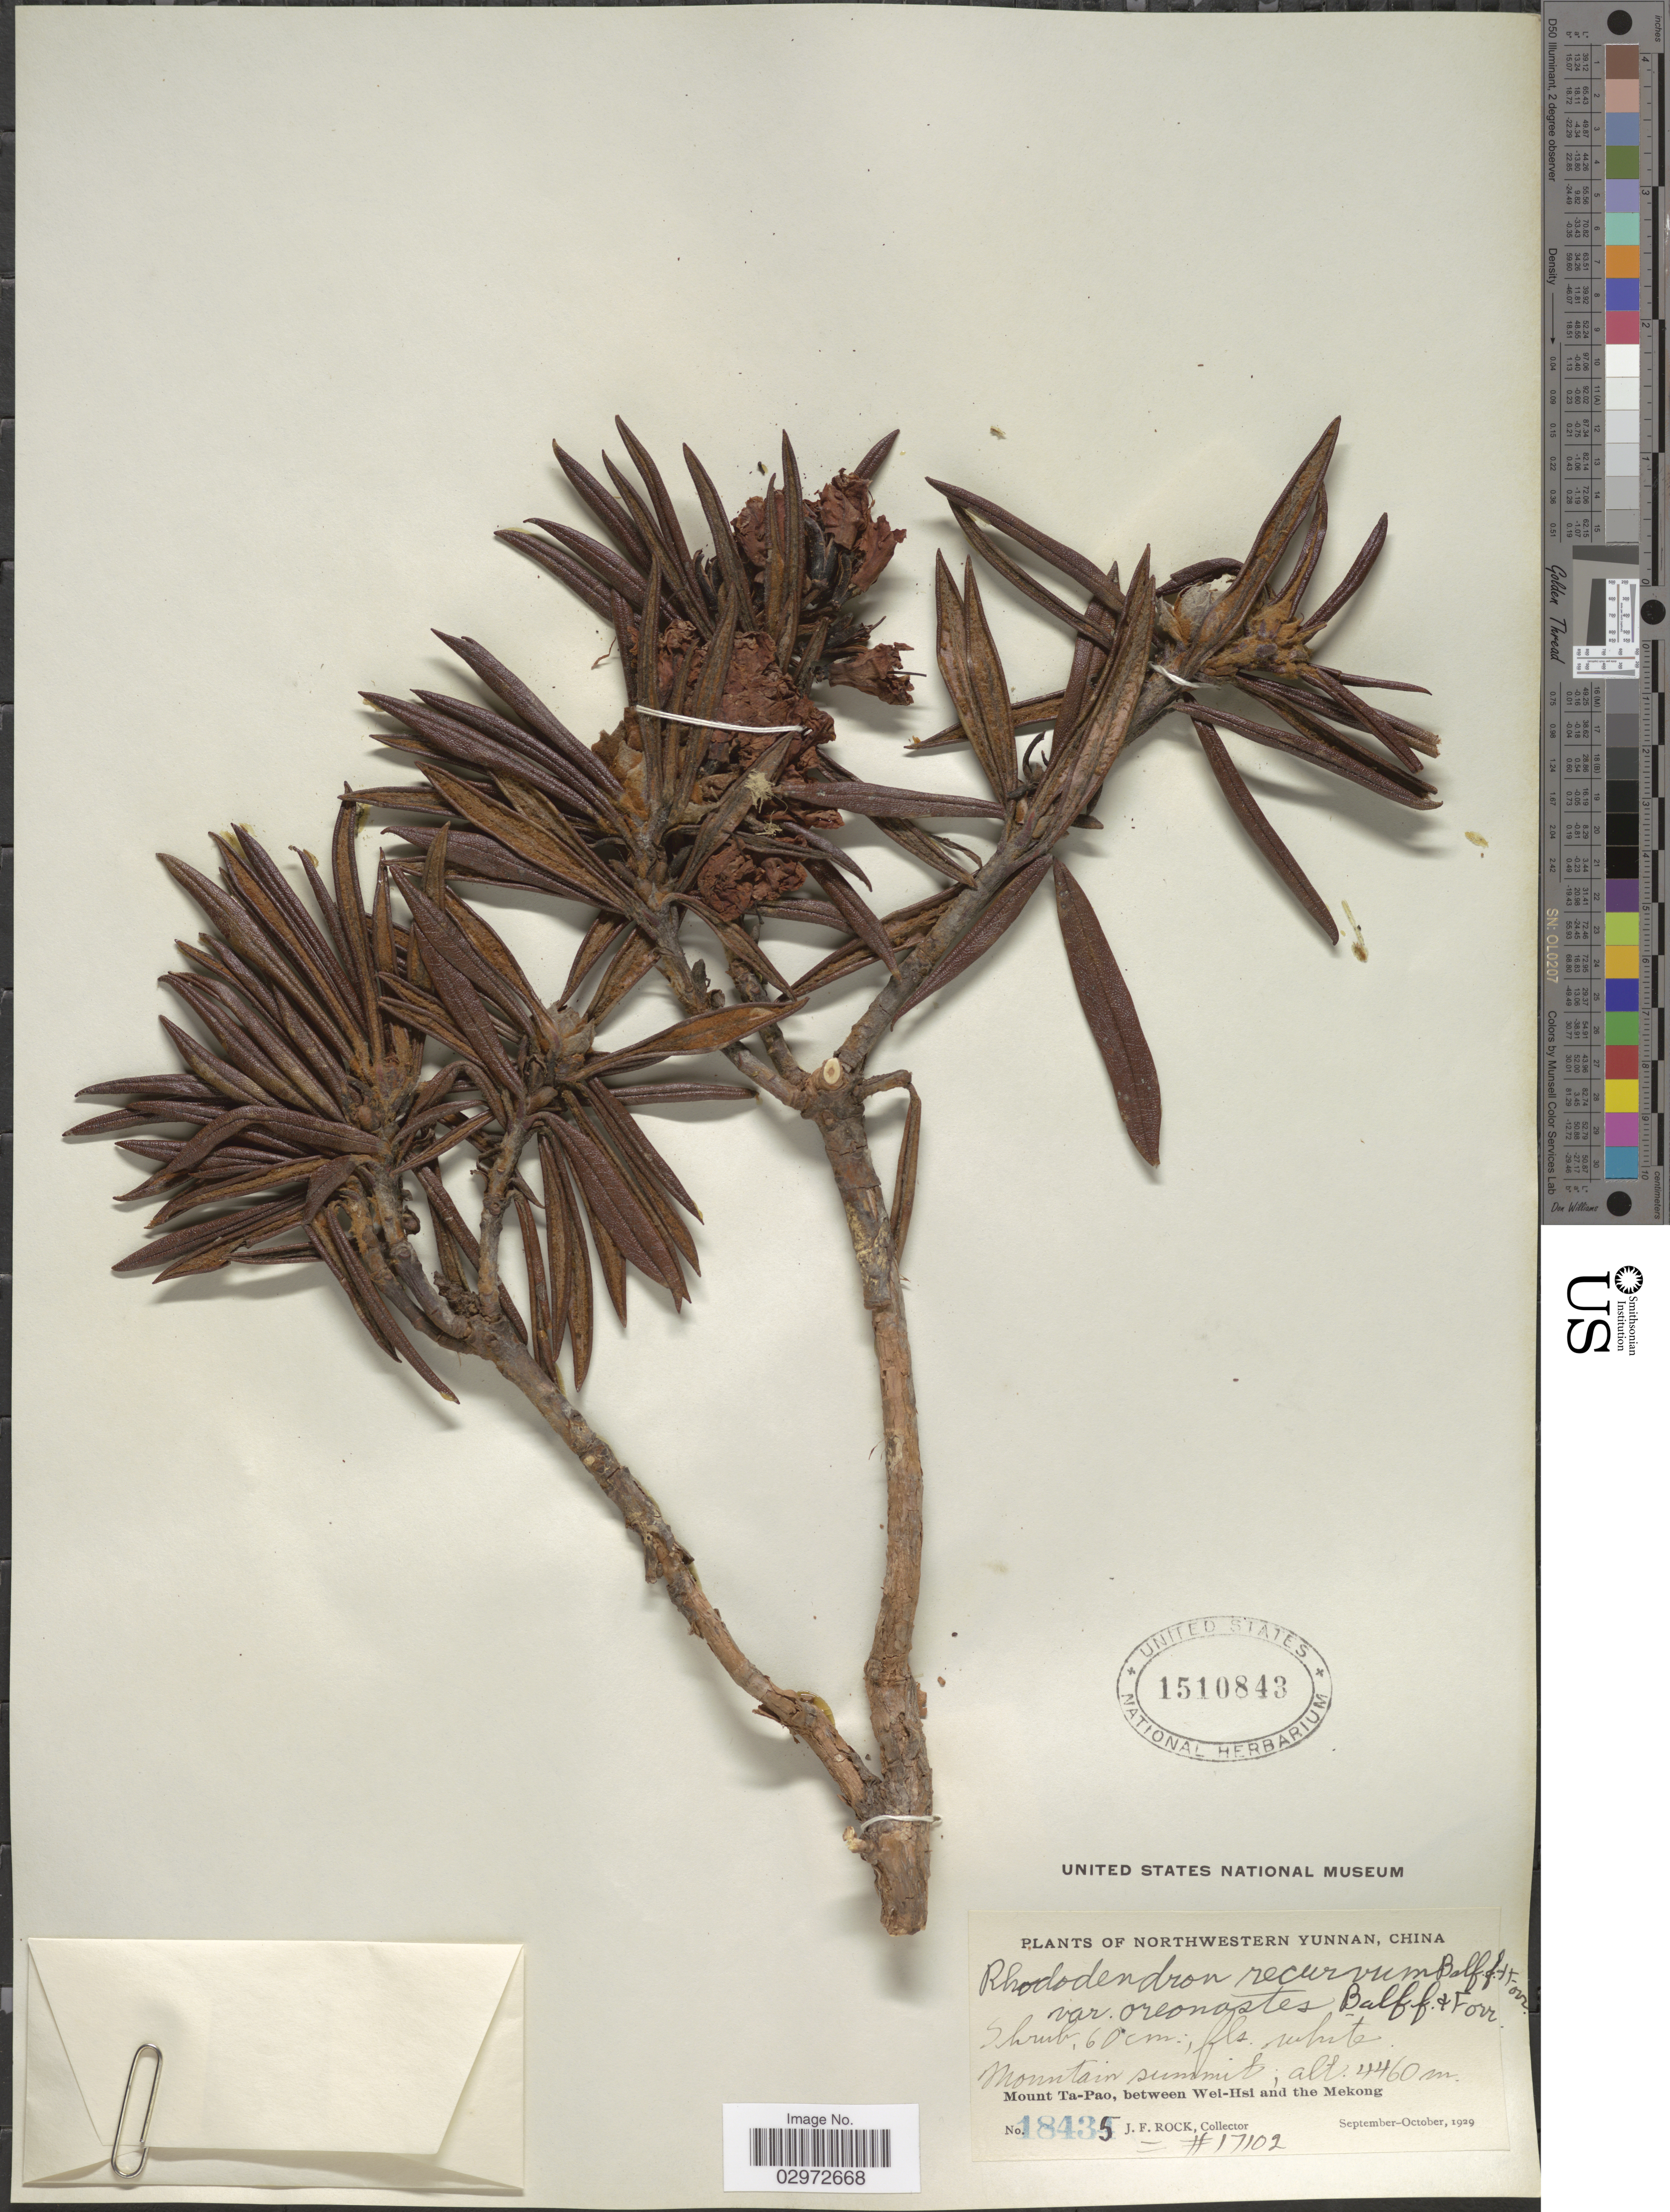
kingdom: Plantae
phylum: Tracheophyta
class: Magnoliopsida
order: Ericales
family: Ericaceae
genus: Rhododendron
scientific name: Rhododendron recurvum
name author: Balf. f. & Forrest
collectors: J. Rock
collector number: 18435/17102?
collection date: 1929-09/1929-10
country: China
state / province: Yunnan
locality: Northwestern Yunnan. Mountain summit. Mount Ta-Pao, between Wei-Hsi and the Mekong.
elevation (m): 4460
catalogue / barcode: US 1510843